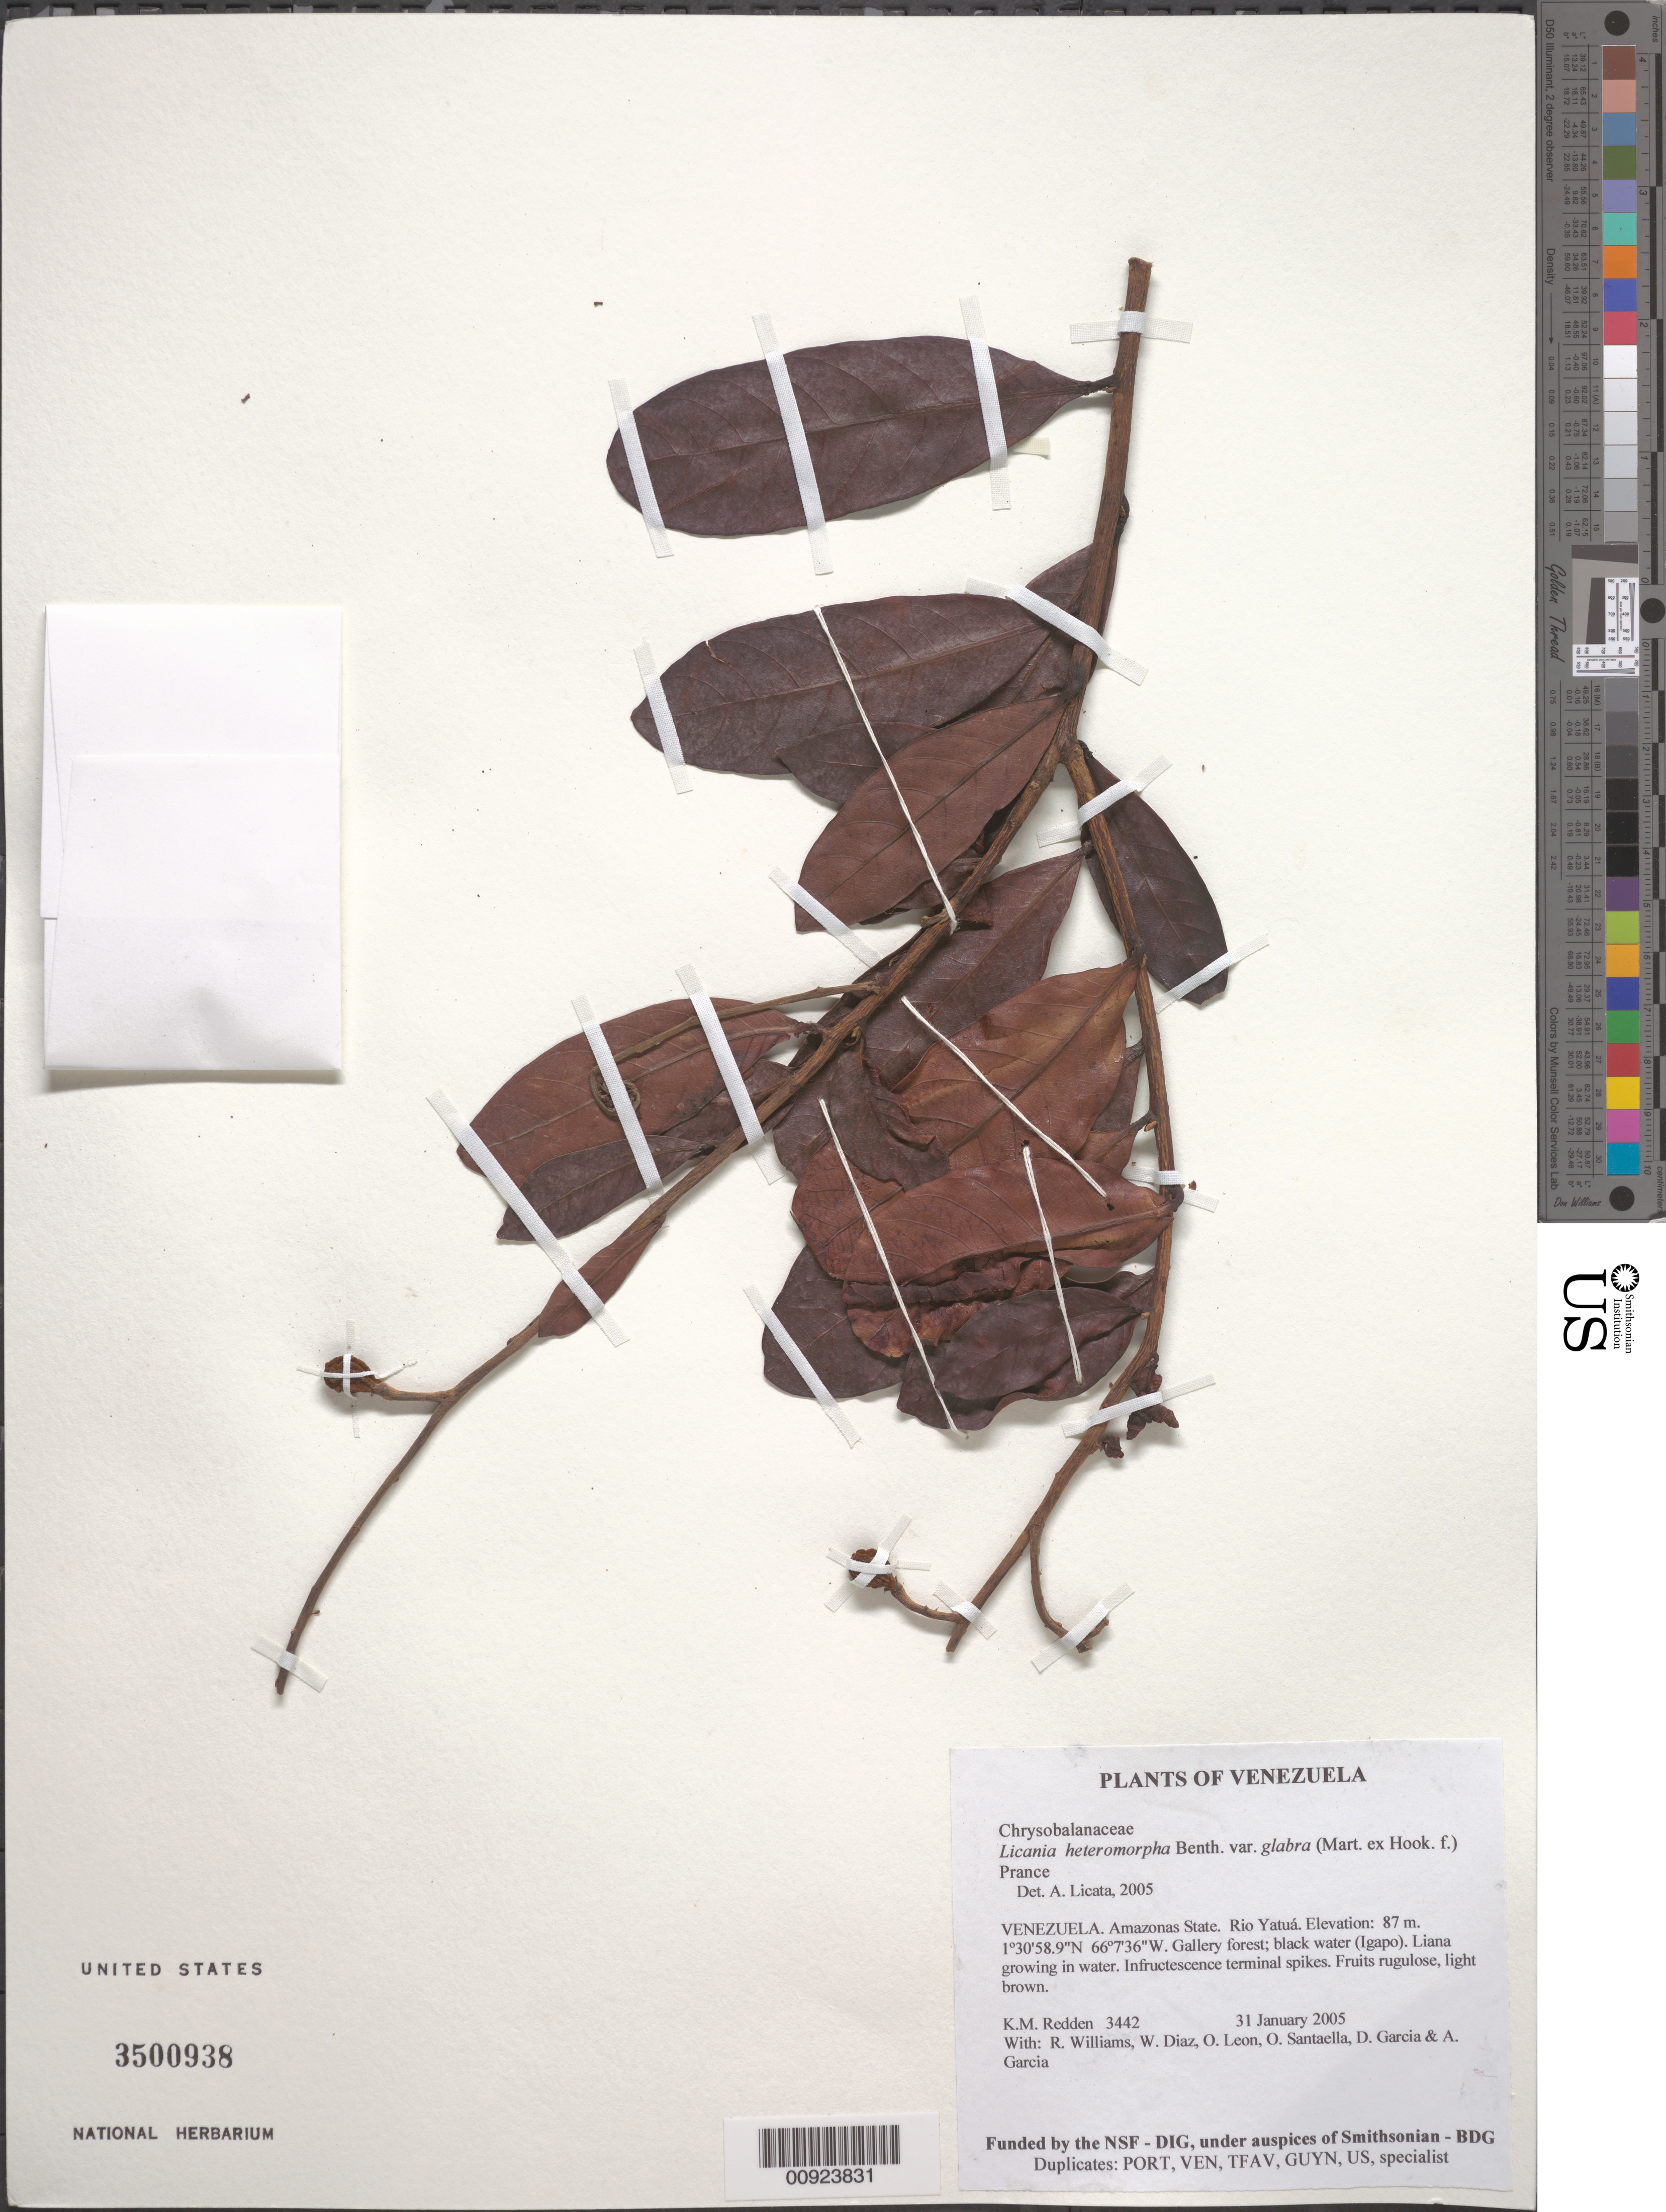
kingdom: Plantae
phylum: Tracheophyta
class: Magnoliopsida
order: Malpighiales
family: Chrysobalanaceae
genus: Hymenopus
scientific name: Hymenopus heteromorphus var. glabrus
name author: (Mart. ex Hook. f.) Sothers & Prance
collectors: K. M. Redden, R. Williams, W. Díaz P., O. León, O. Santaella, D. Garcia & A. Garcia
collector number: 3442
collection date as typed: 31 January 2005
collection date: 2005-01-31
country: Venezuela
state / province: Amazonas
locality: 11 - Rio Yatuá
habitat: Gallery forest; black water (Igapo)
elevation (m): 87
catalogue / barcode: US 3500938